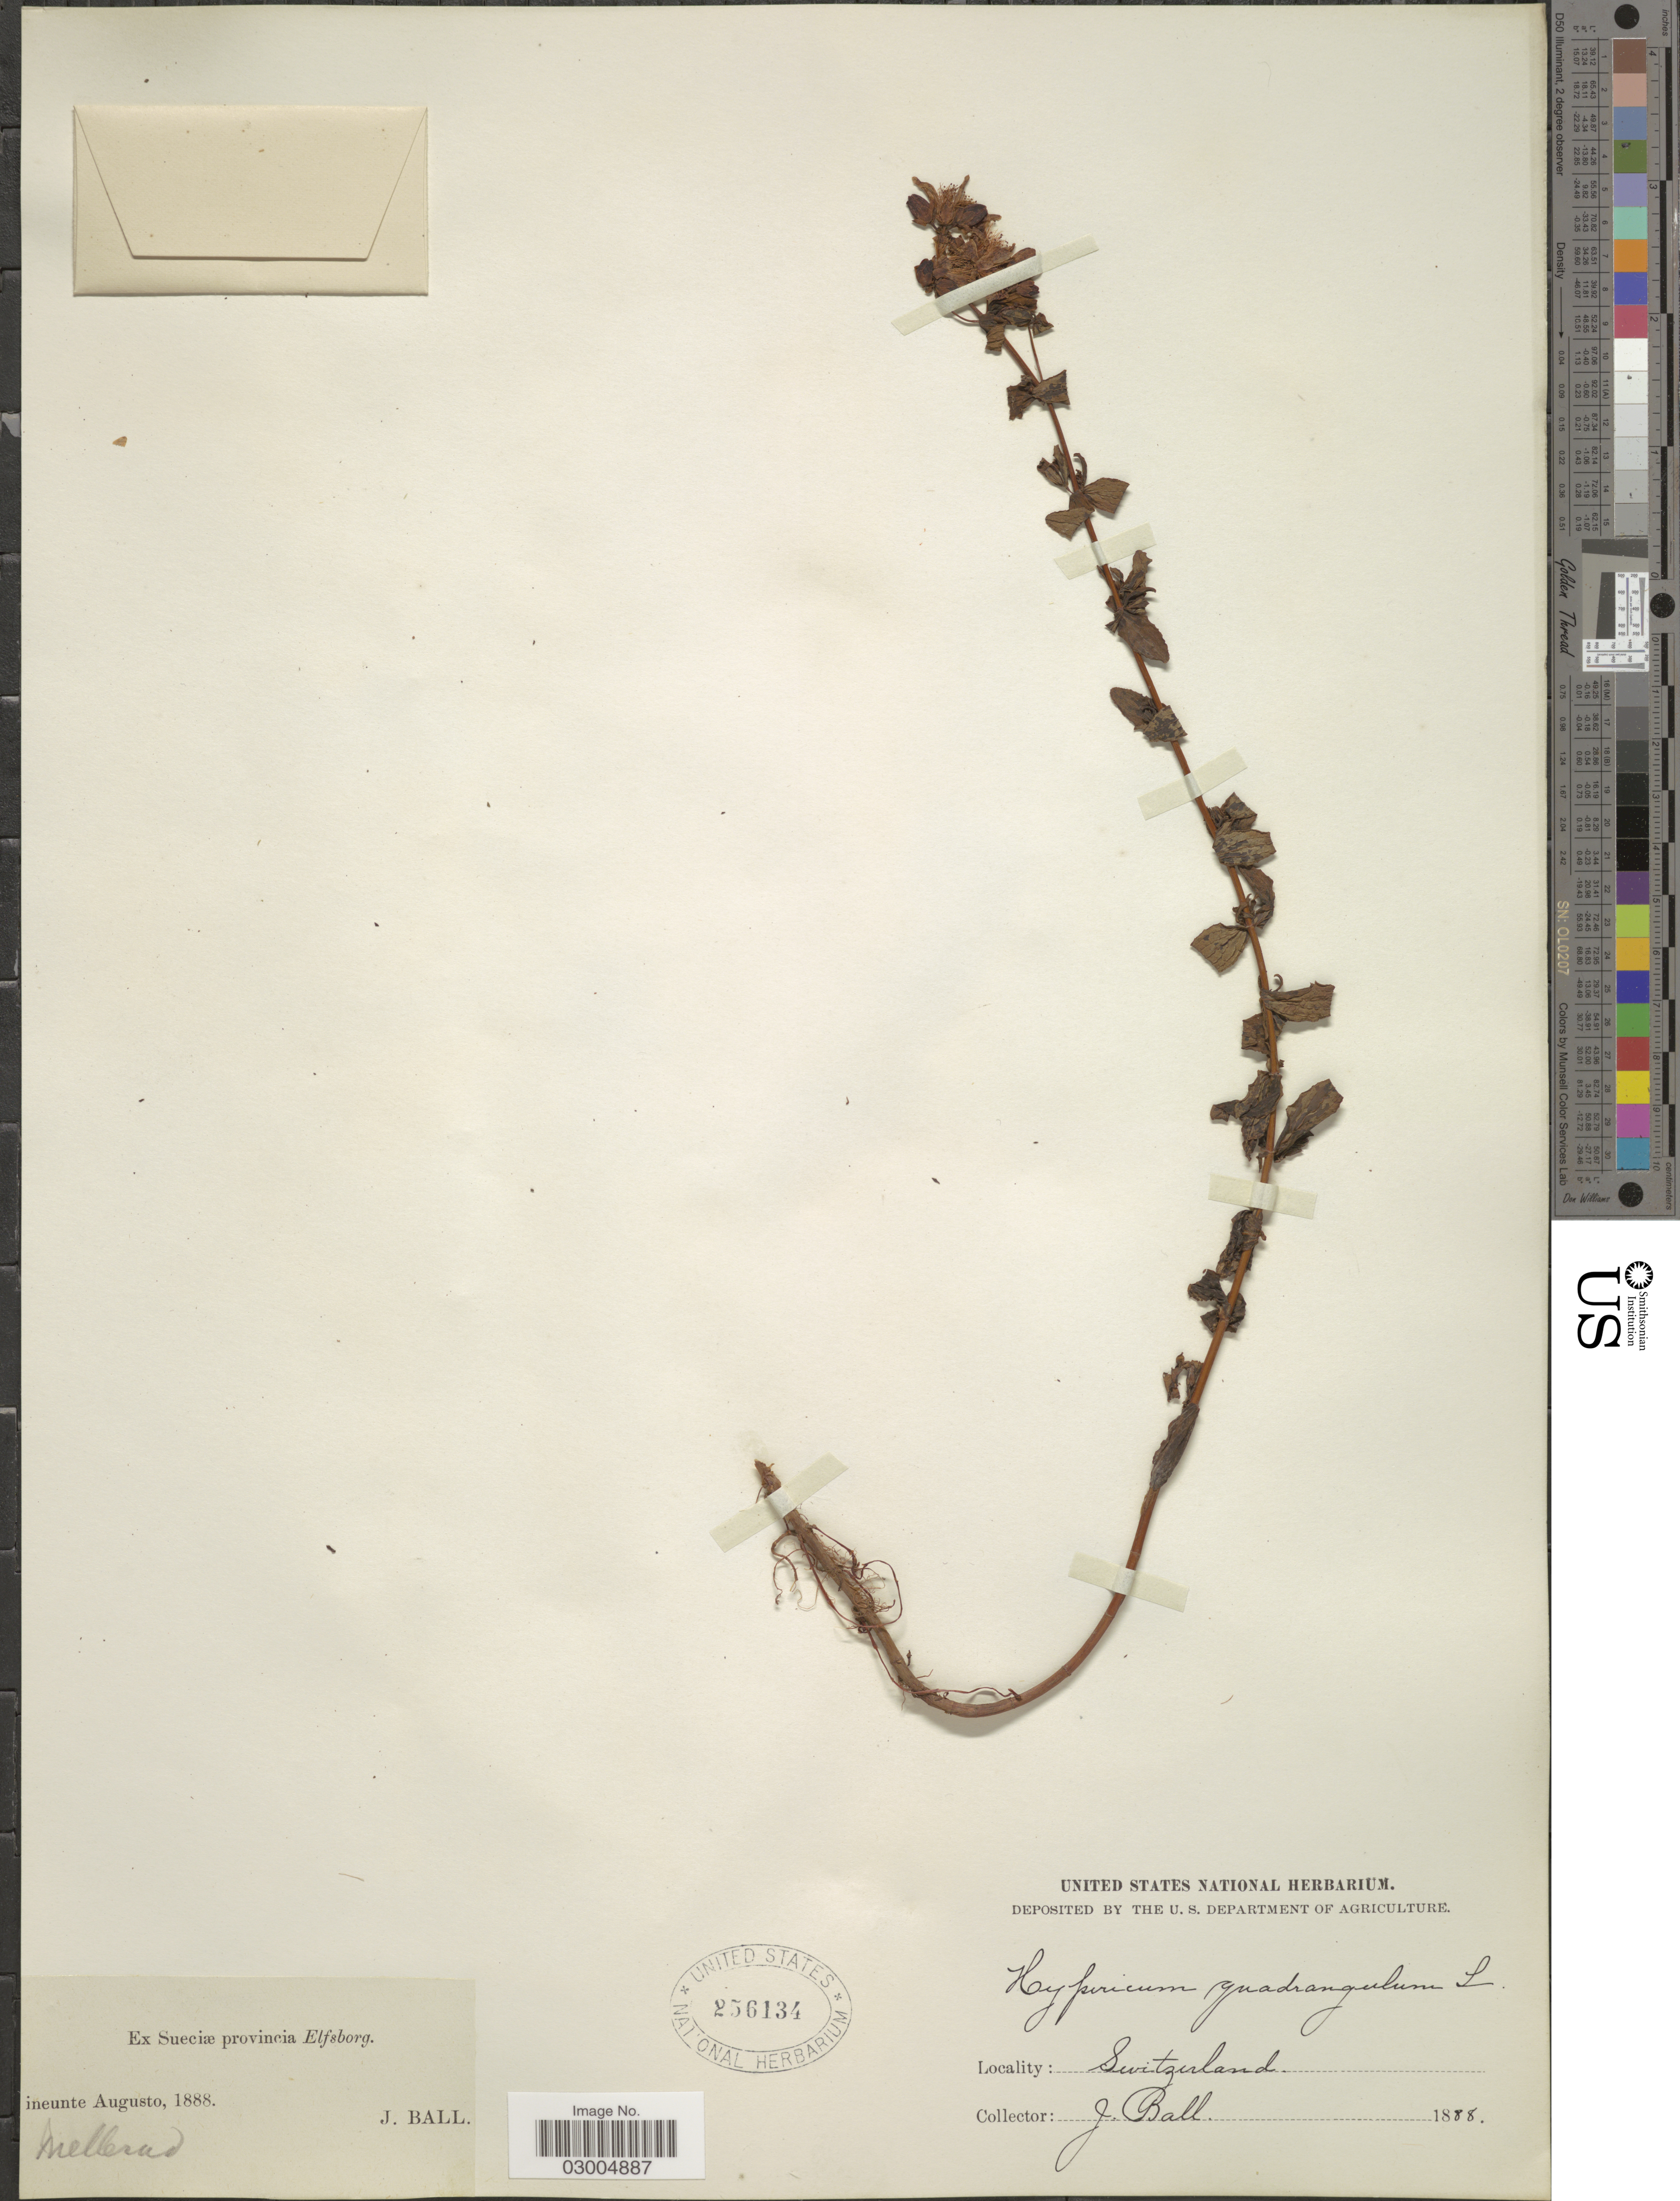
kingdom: Plantae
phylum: Tracheophyta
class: Magnoliopsida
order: Malpighiales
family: Hypericaceae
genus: Hypericum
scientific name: Hypericum quadrangulum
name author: L.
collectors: J. Ball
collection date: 1888-08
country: Switzerland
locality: Provincia Elfsborg.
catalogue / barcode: US 256134